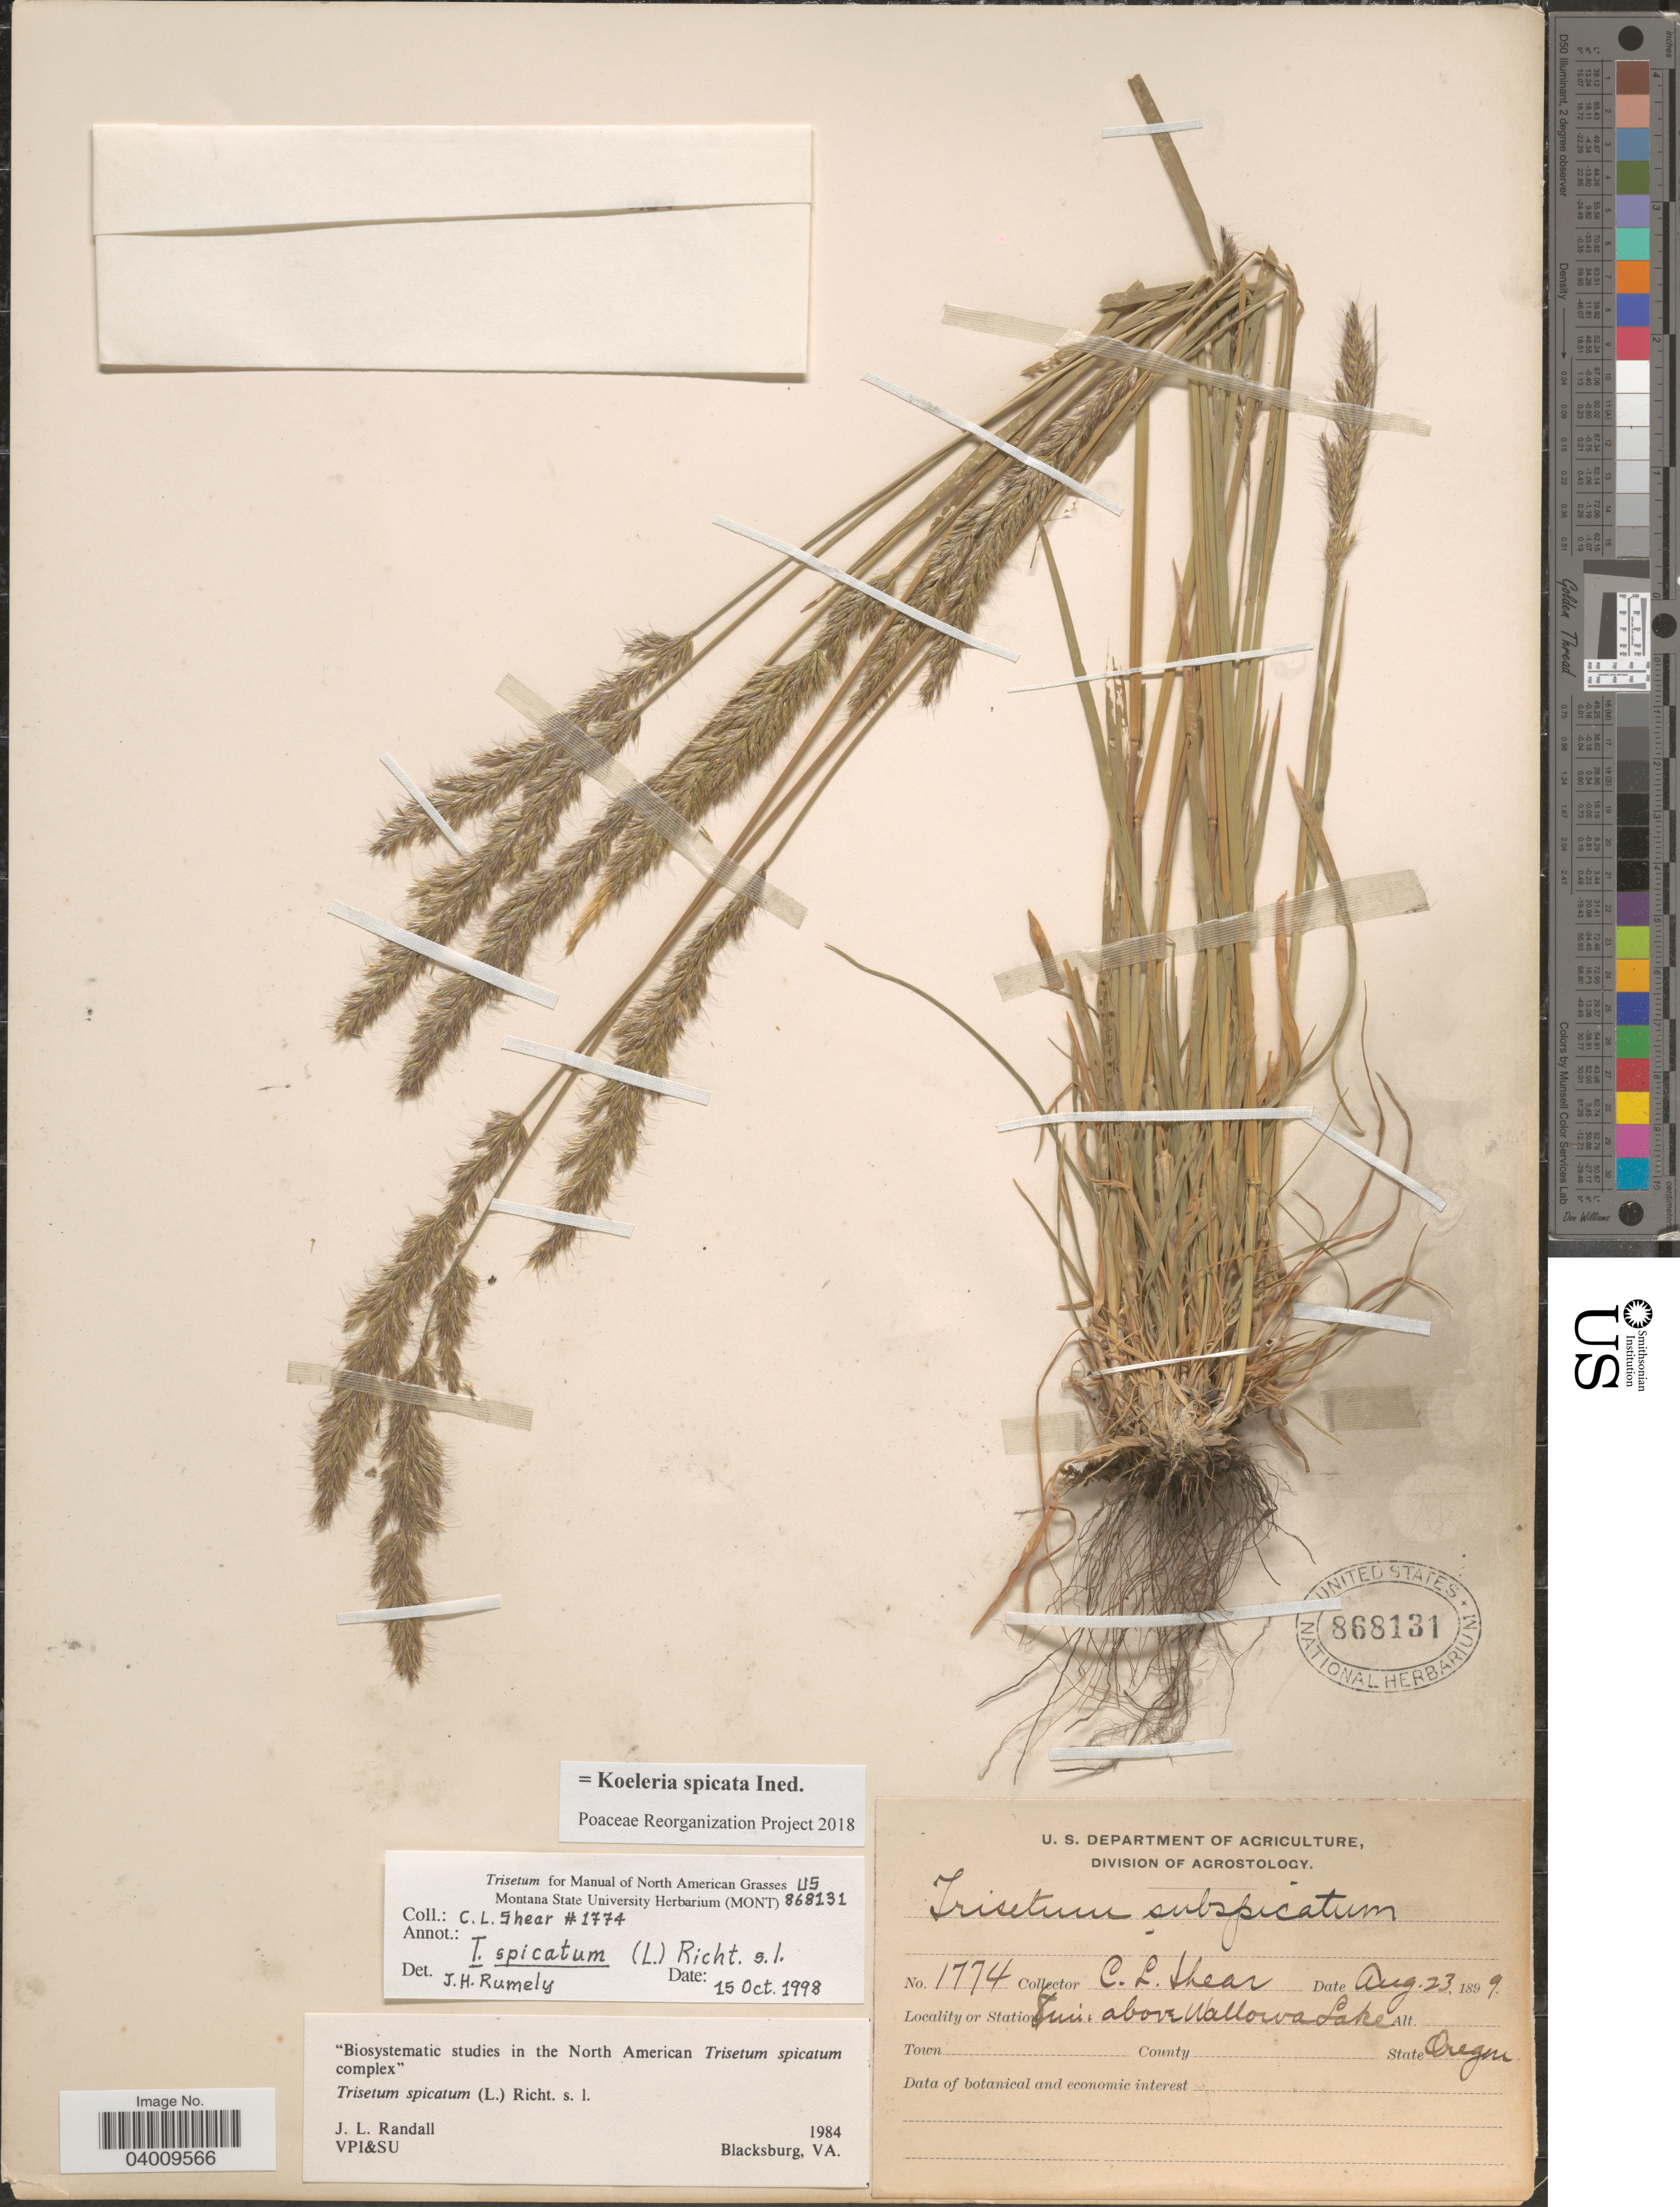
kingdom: Plantae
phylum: Tracheophyta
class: Liliopsida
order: Poales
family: Poaceae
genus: Koeleria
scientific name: Koeleria spicata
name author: (L.) Barberá et al.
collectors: C. L. Shear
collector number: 1774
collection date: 1899-08-23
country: United States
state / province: Oregon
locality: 8 mi. above Wallowa Lake.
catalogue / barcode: US 868131